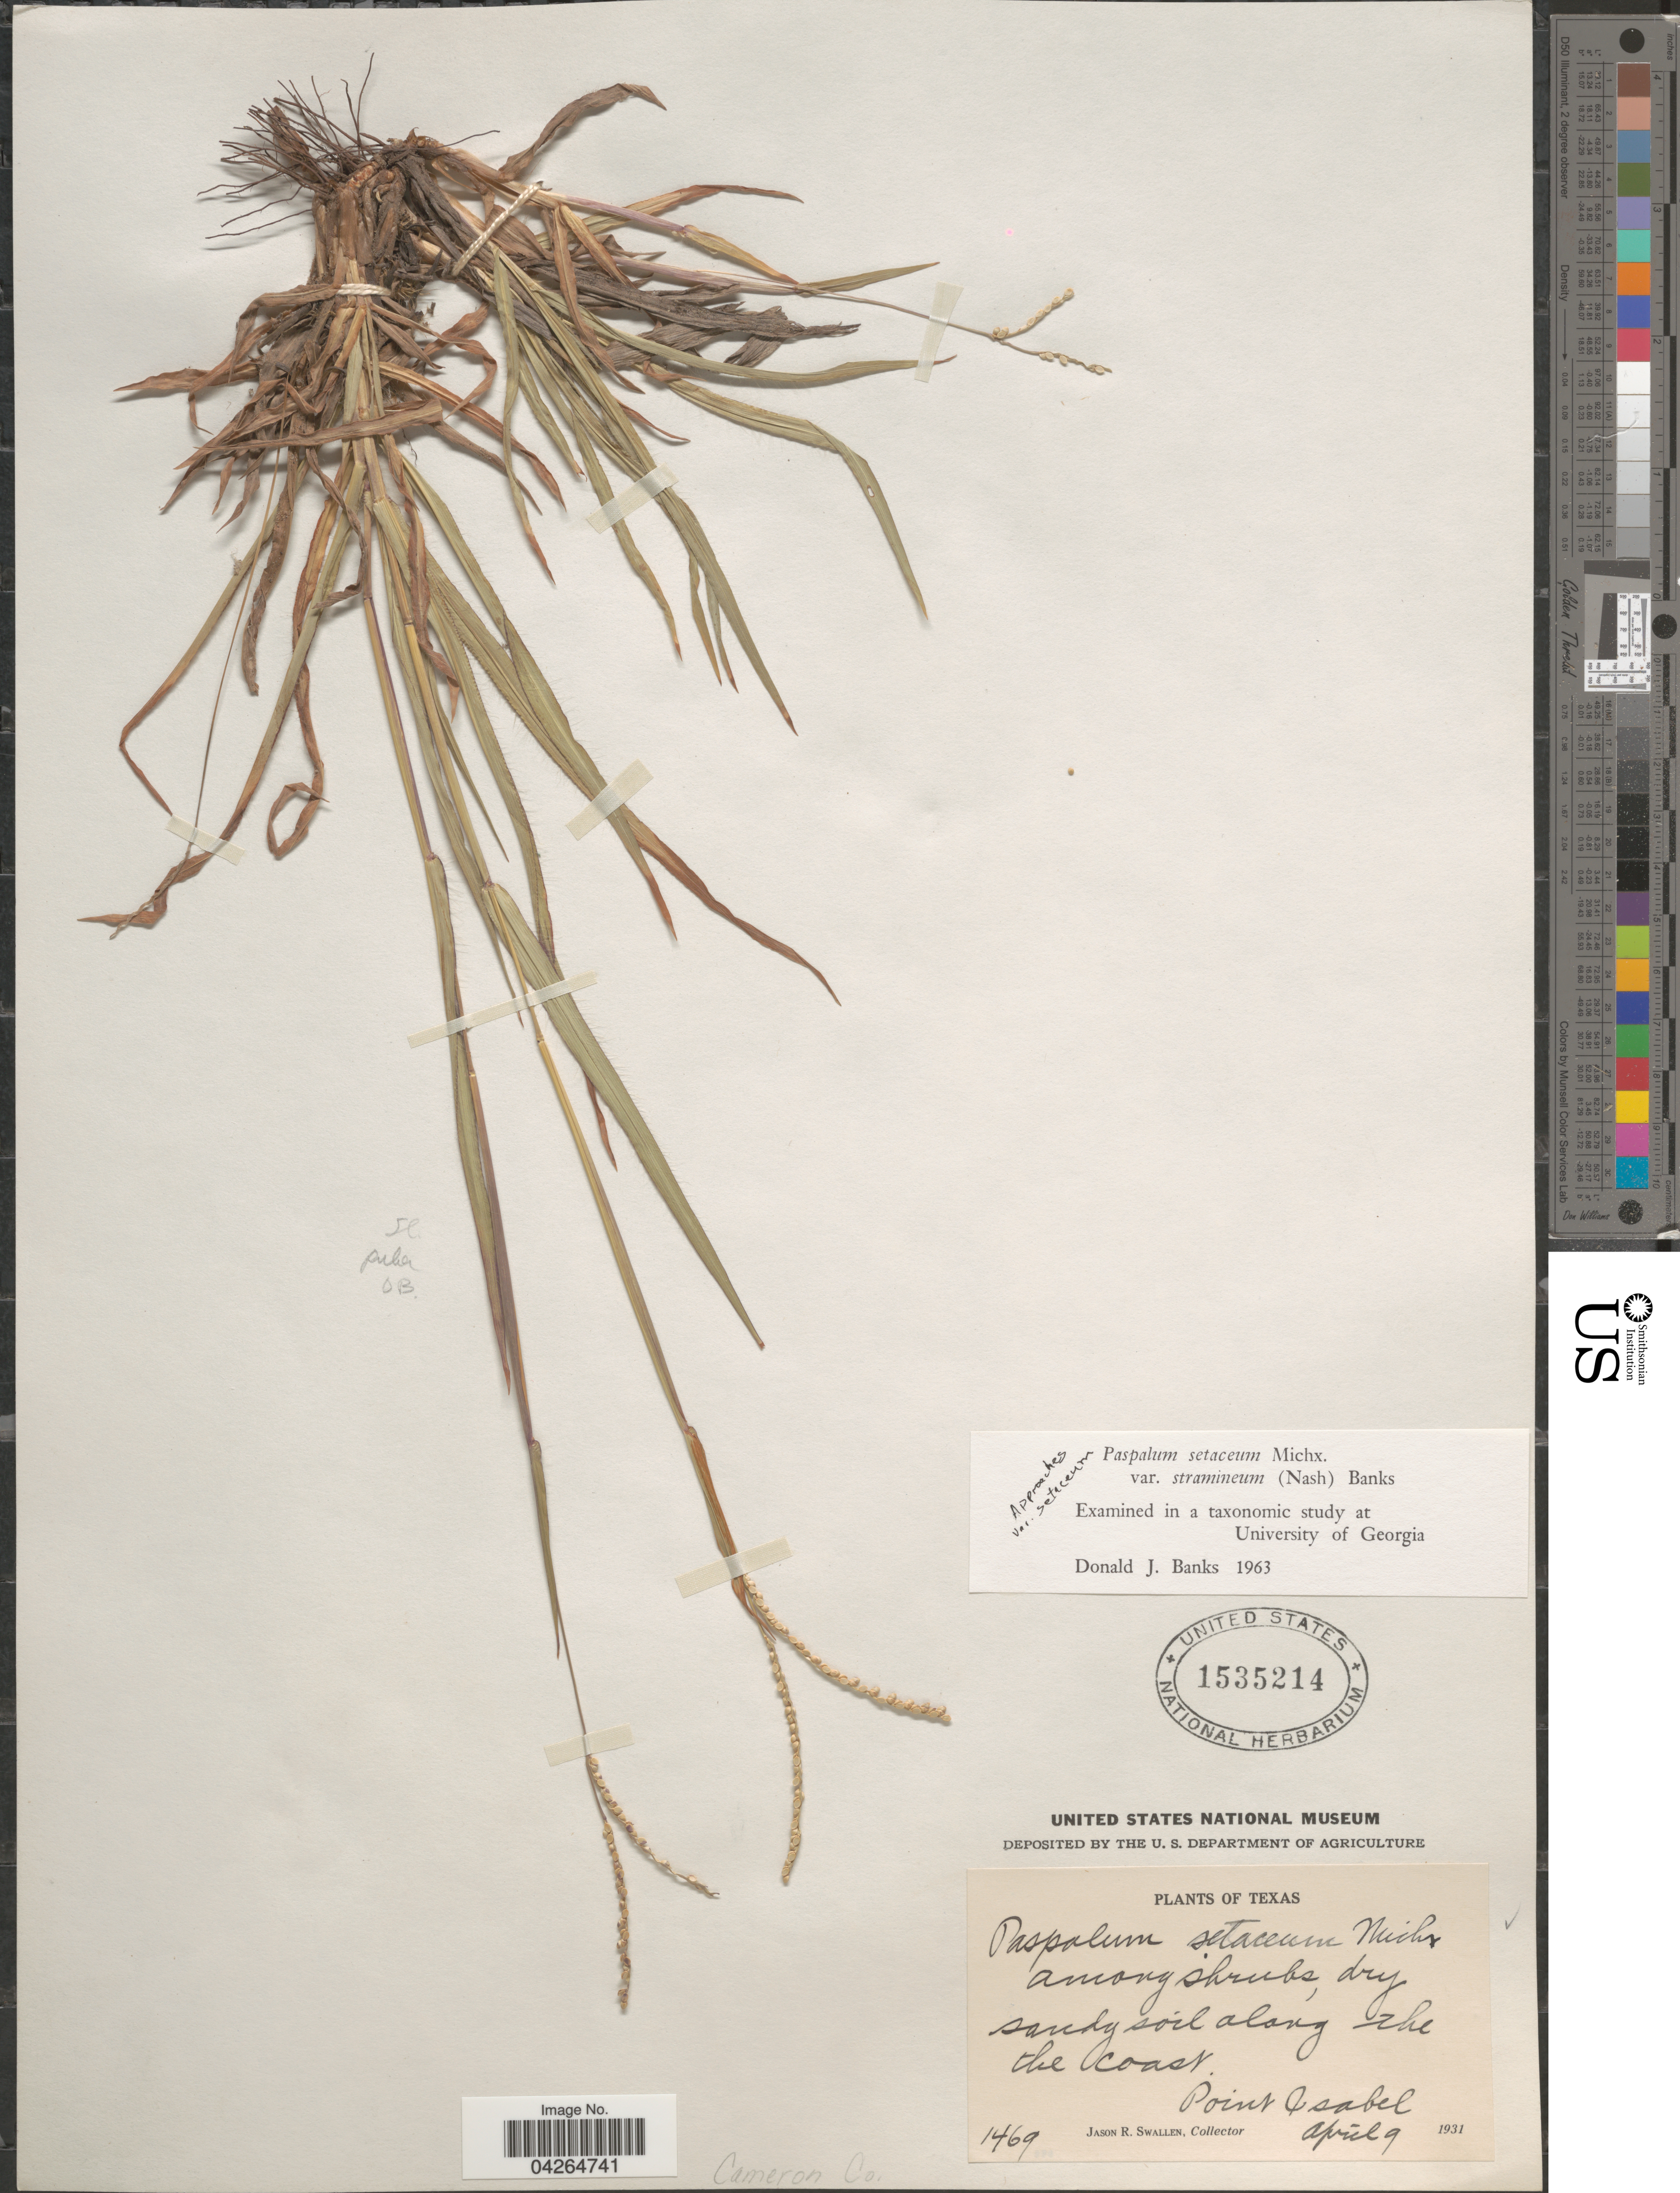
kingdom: Plantae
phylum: Tracheophyta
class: Liliopsida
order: Poales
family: Poaceae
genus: Paspalum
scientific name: Paspalum setaceum var. stramineum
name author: (Nash) D.J. Banks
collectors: J. R. Swallen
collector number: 1469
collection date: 1931-04-09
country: United States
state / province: Texas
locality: Along the the coast. Point Isabel. Cameron Co.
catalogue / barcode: US 1535214